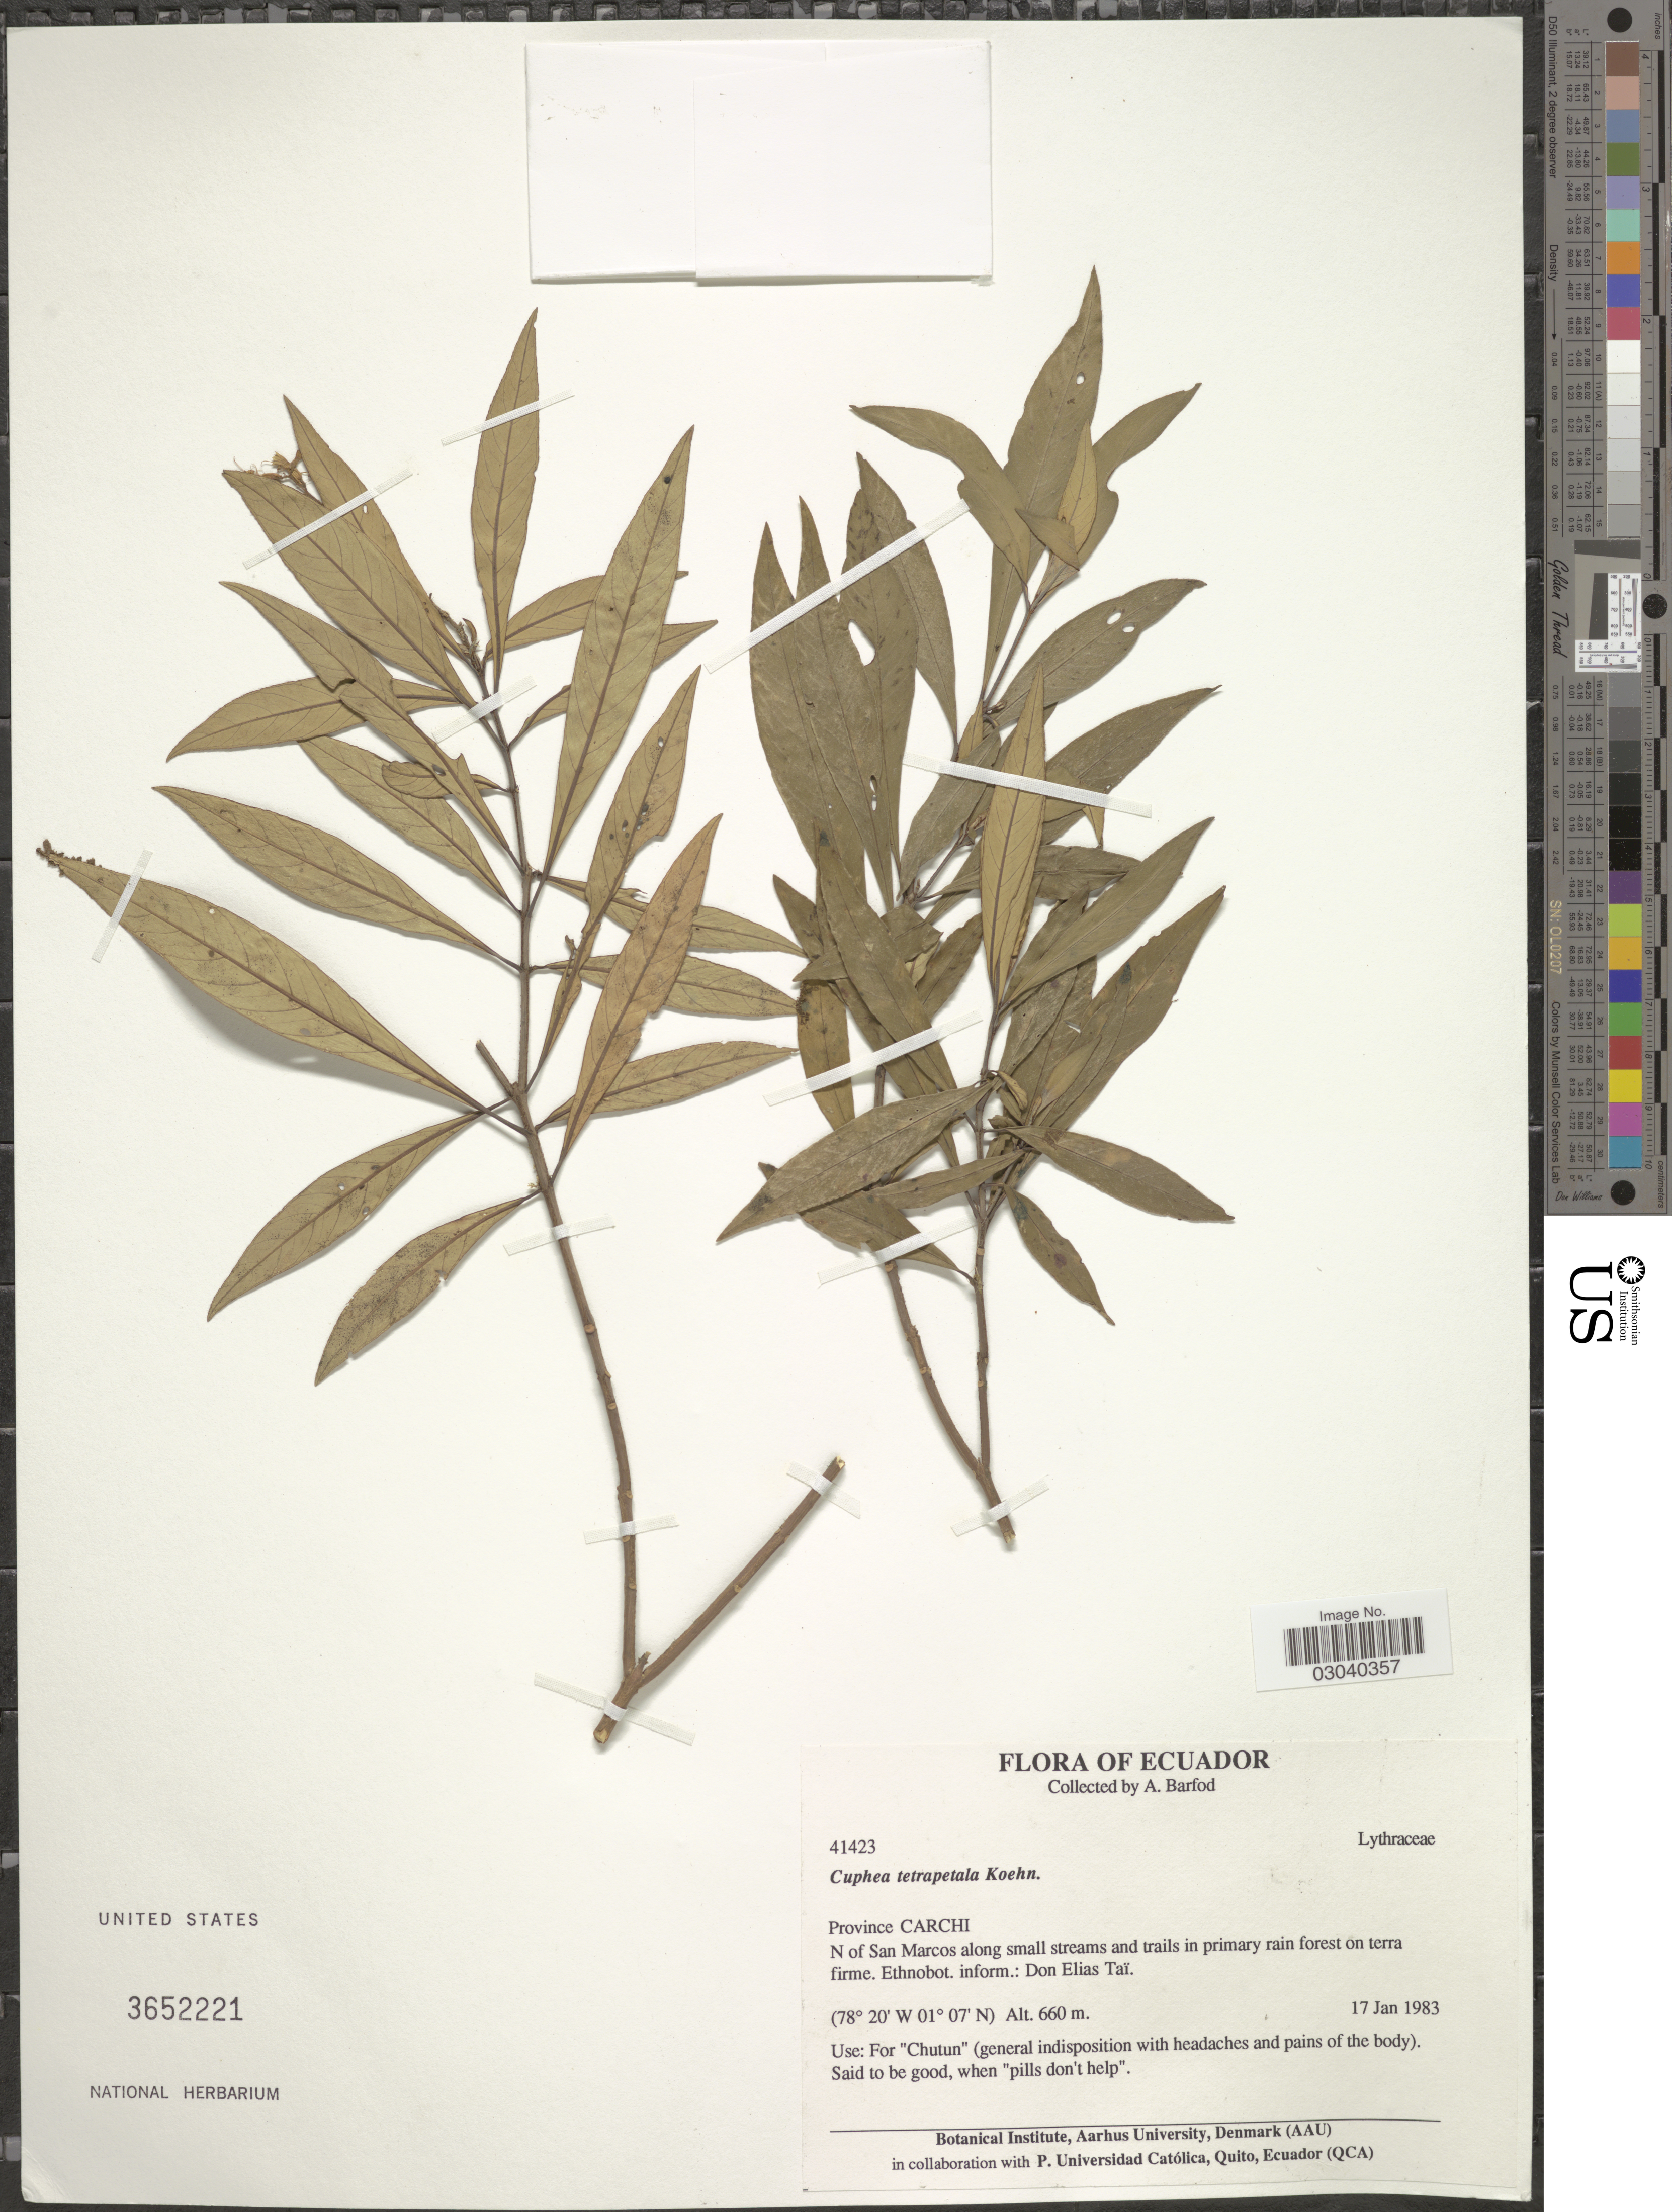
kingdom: Plantae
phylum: Tracheophyta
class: Magnoliopsida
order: Myrtales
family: Lythraceae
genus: Cuphea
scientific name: Cuphea tetrapetala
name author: Koehne in Mart.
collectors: A. Barfod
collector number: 41423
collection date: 1983-01-17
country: Ecuador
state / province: Carchi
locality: N of San Marcos along small streams an trails.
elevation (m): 660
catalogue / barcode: US 3652221